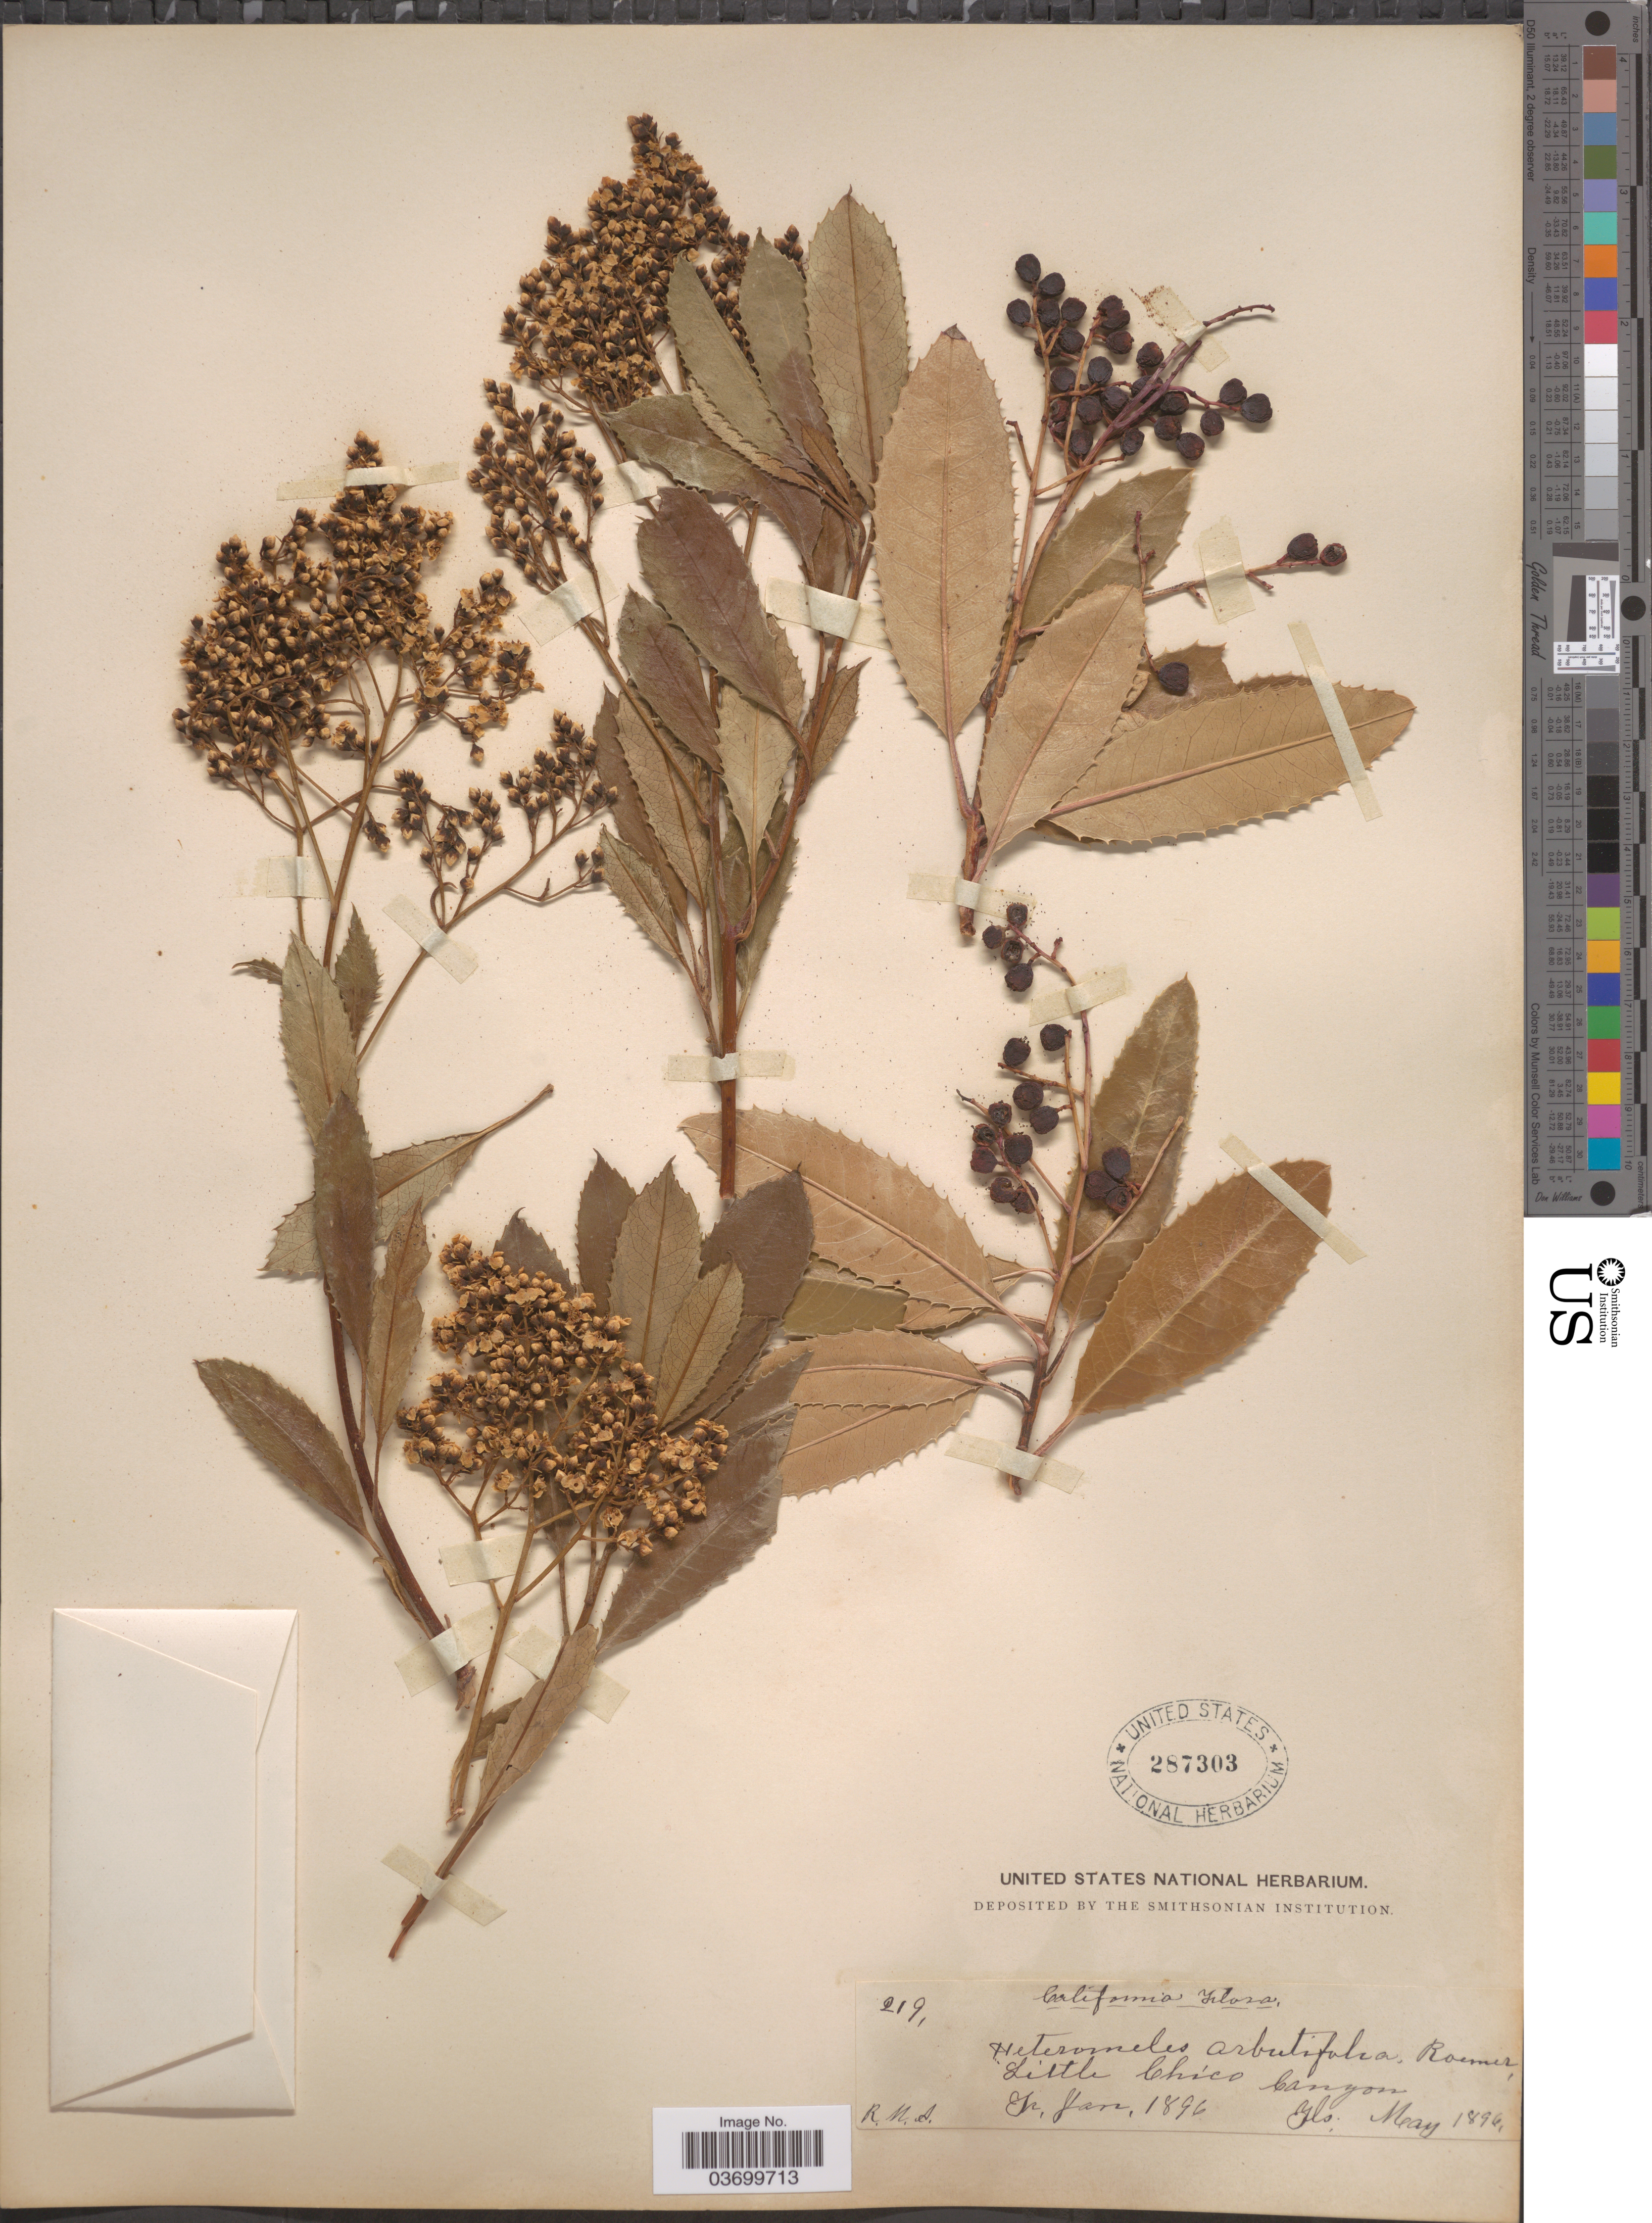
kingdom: Plantae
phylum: Tracheophyta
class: Magnoliopsida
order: Rosales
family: Rosaceae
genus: Heteromeles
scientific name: Heteromeles arbutifolia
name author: (Lindl.) Roemer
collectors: R. M. A.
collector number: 219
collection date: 1896-01/1896-05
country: United States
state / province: California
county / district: Butte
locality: Little Chico Canyon.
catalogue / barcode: US 287303